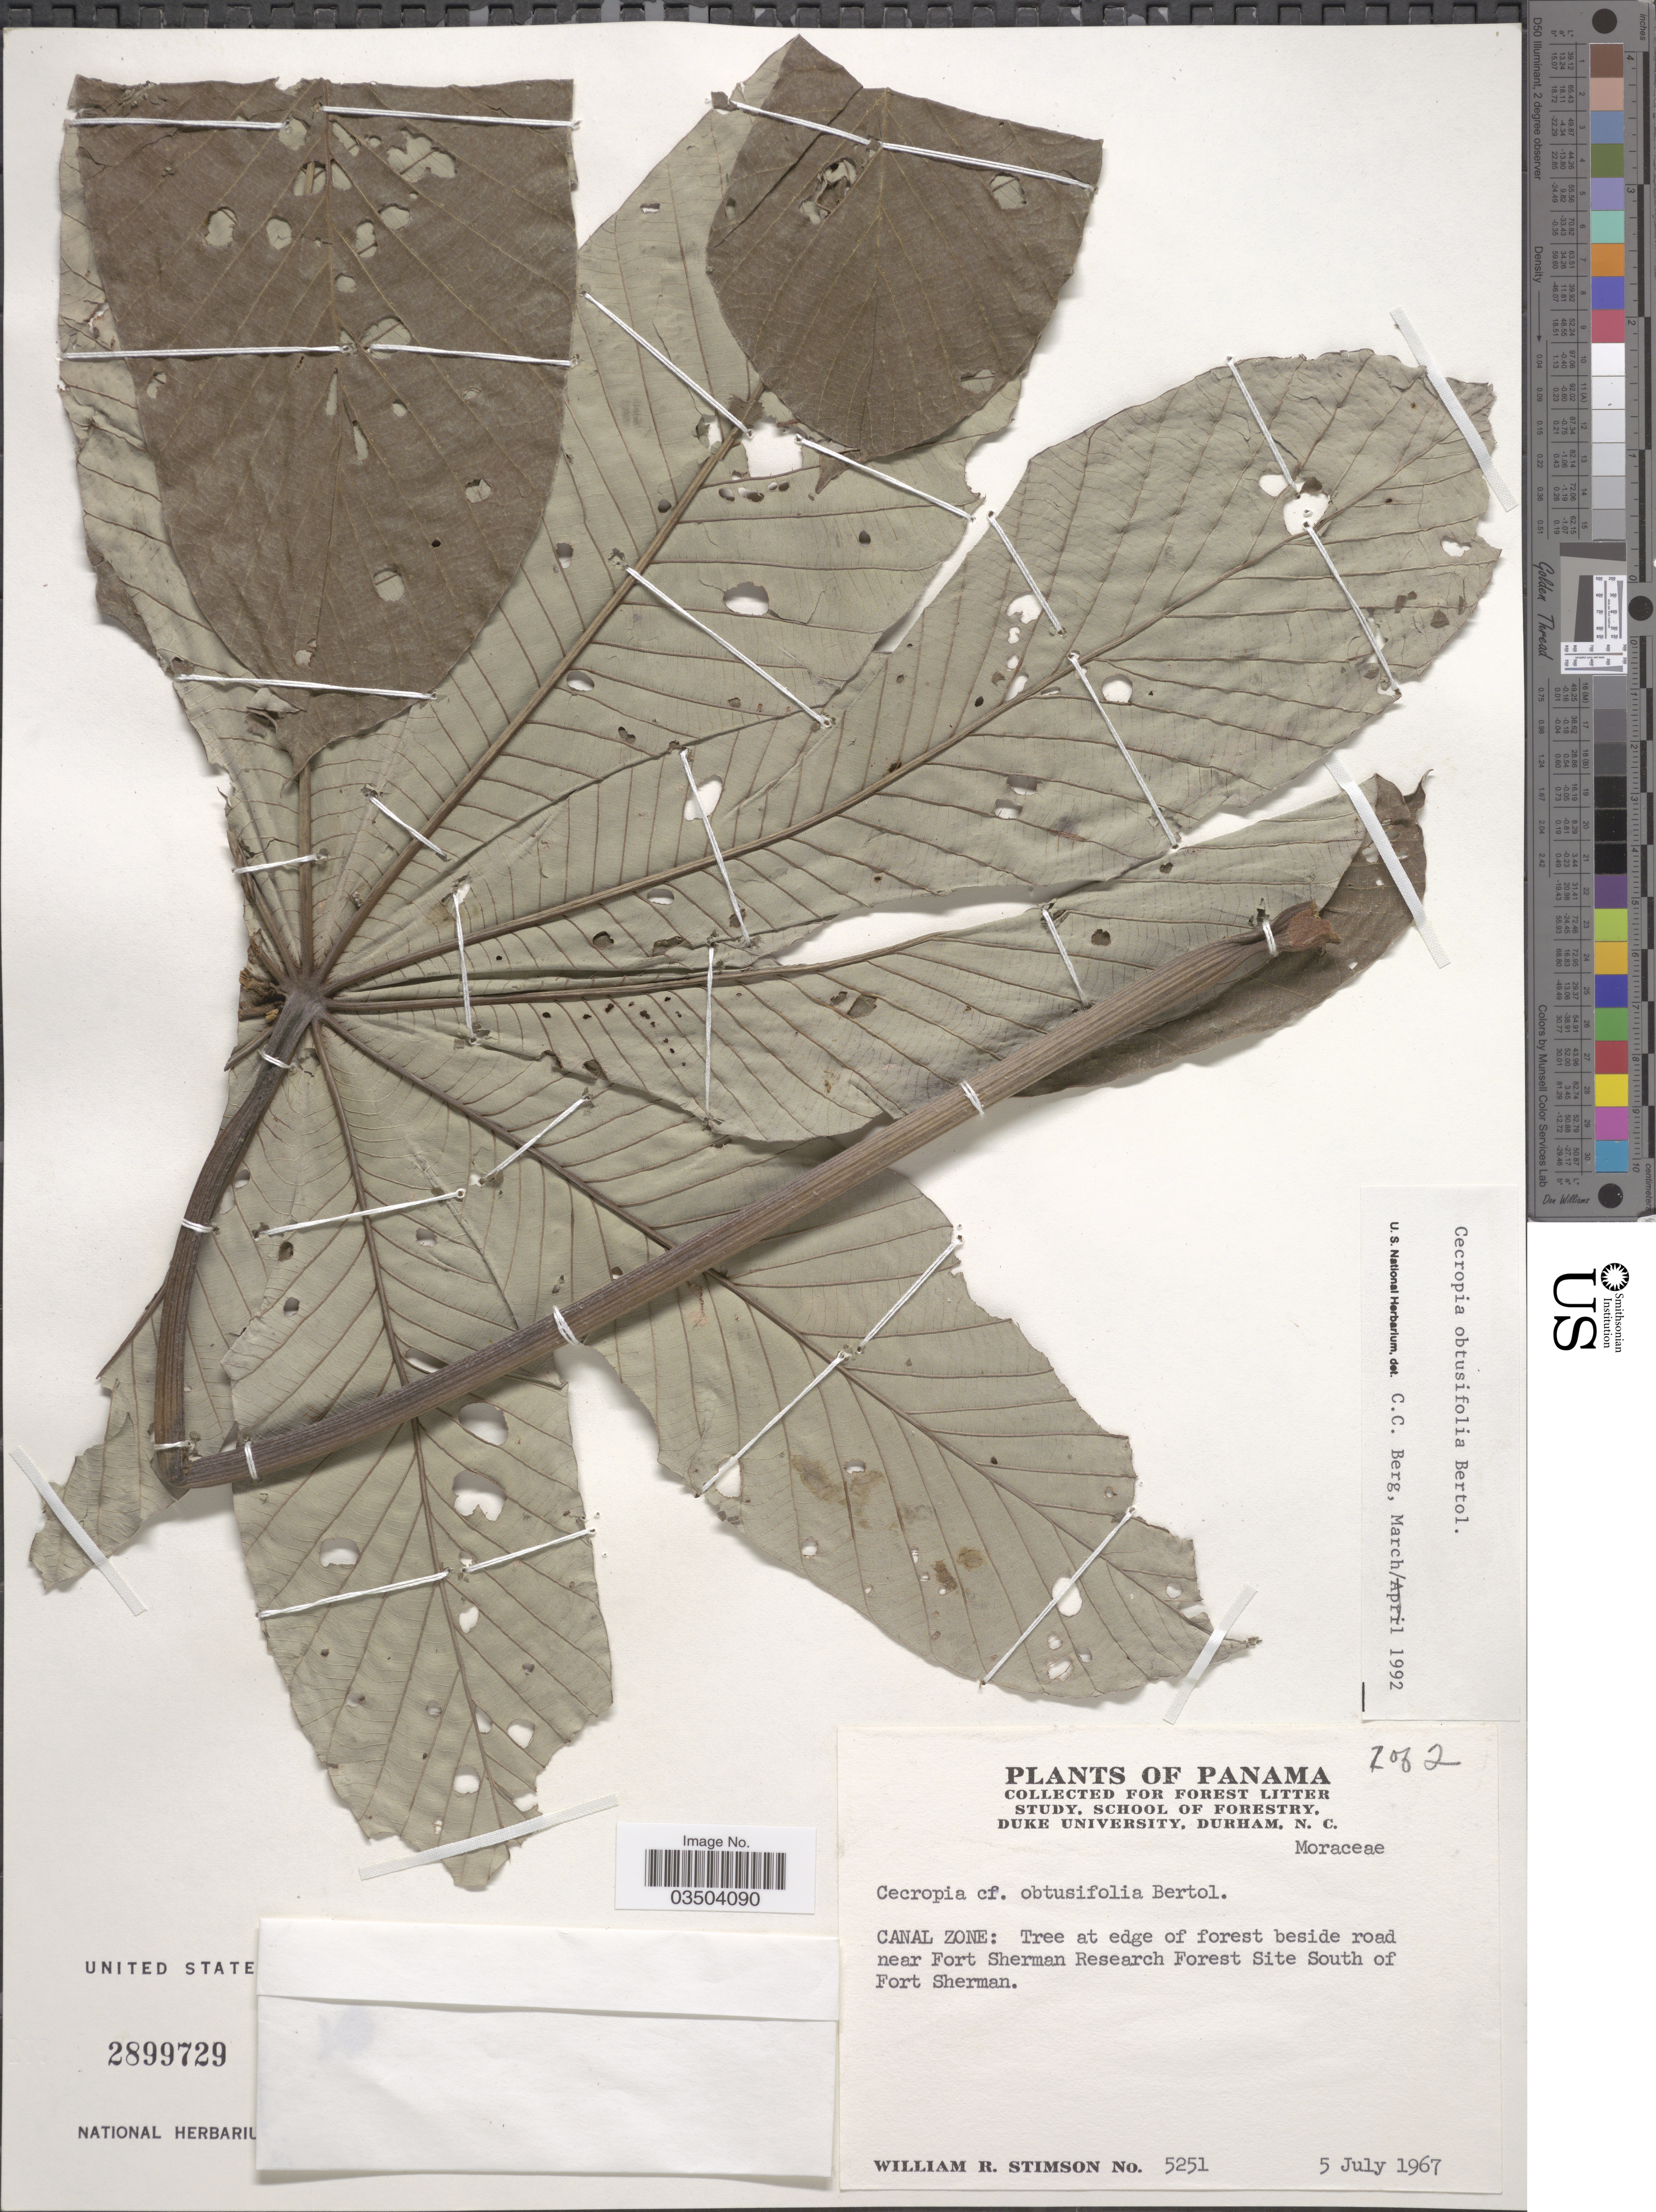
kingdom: Plantae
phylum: Tracheophyta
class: Magnoliopsida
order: Rosales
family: Urticaceae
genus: Cecropia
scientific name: Cecropia obtusifolia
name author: Bertol.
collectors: W. R. Stimson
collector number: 5251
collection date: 1967-07-05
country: Panama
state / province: Colón / Panamá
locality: Canal Zone: Tree at edge of forest beside road near Fort Sherman Research Forest Site South of Fort Sherman.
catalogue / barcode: US 2899729